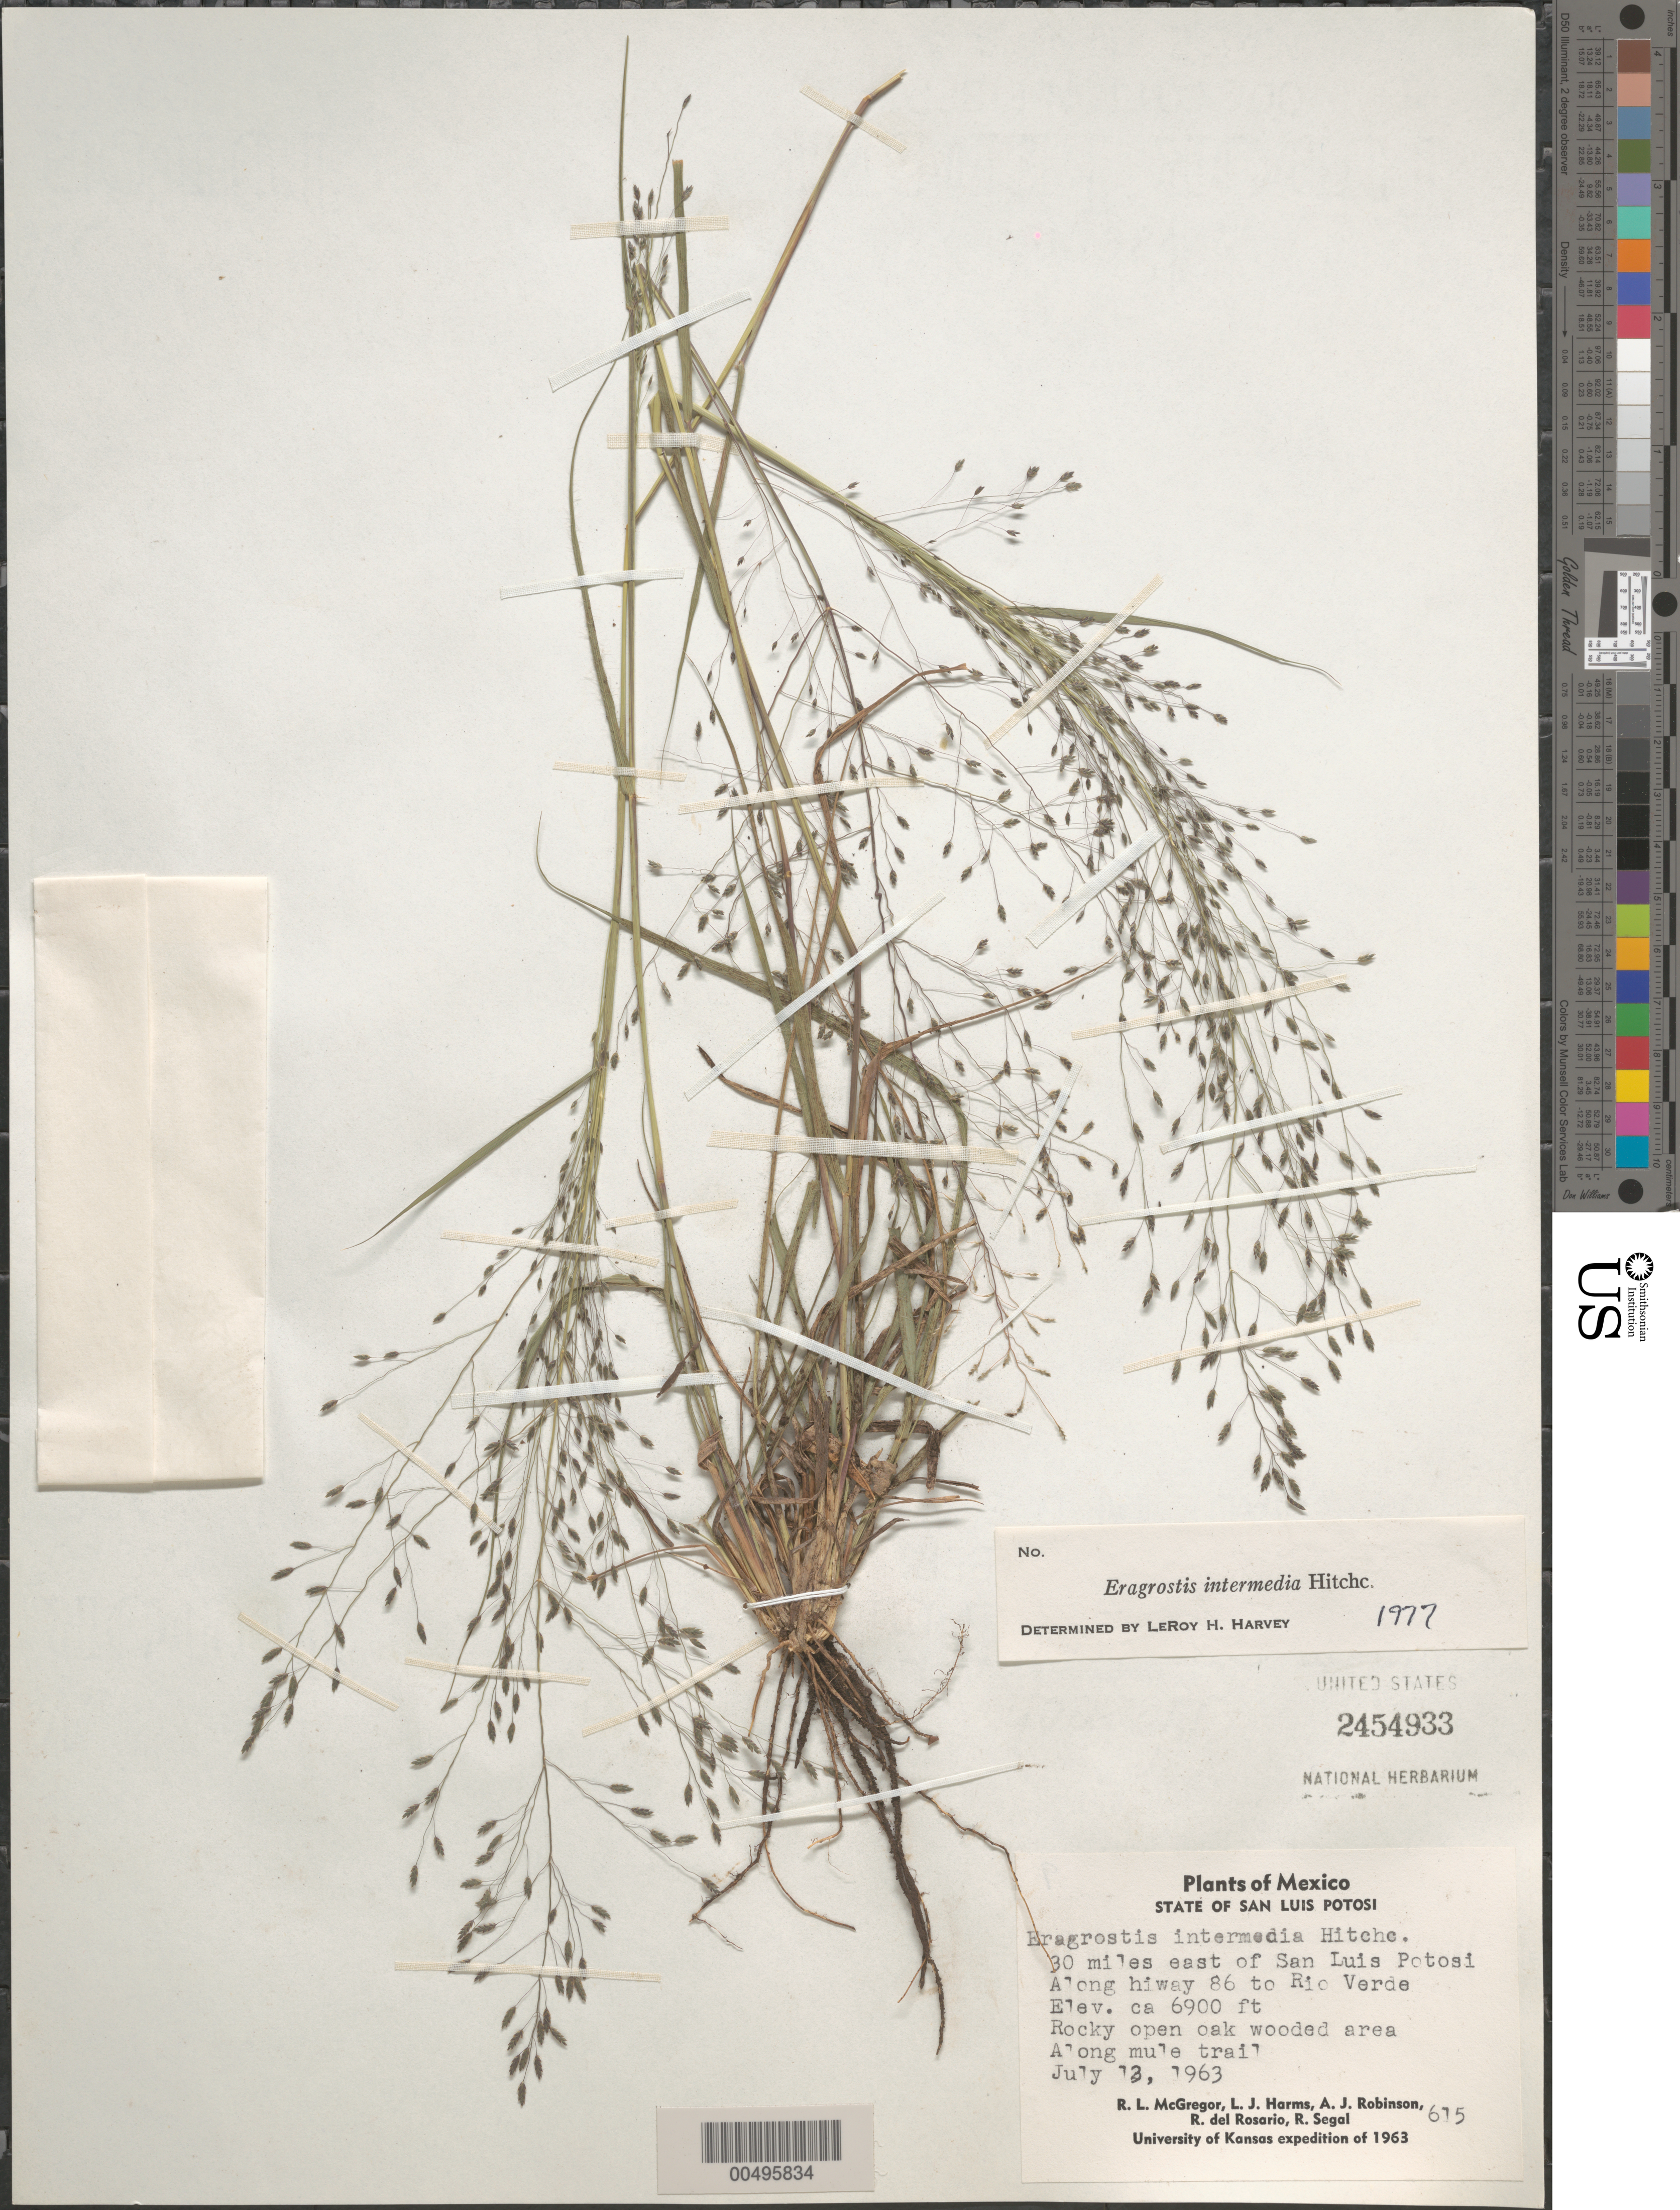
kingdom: Plantae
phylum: Tracheophyta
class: Liliopsida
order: Poales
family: Poaceae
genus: Eragrostis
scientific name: Eragrostis intermedia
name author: Hitchc.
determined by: Harvey, L. H.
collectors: R. McGregor, L. Harms & A. J. Robinson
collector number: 615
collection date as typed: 13 Jul 1963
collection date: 1963-07-13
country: Mexico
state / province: San Luis Potosi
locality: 30 mi E of San Luis Potosi, along Hwy 86 to Rio Verde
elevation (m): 2103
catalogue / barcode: US 2454933